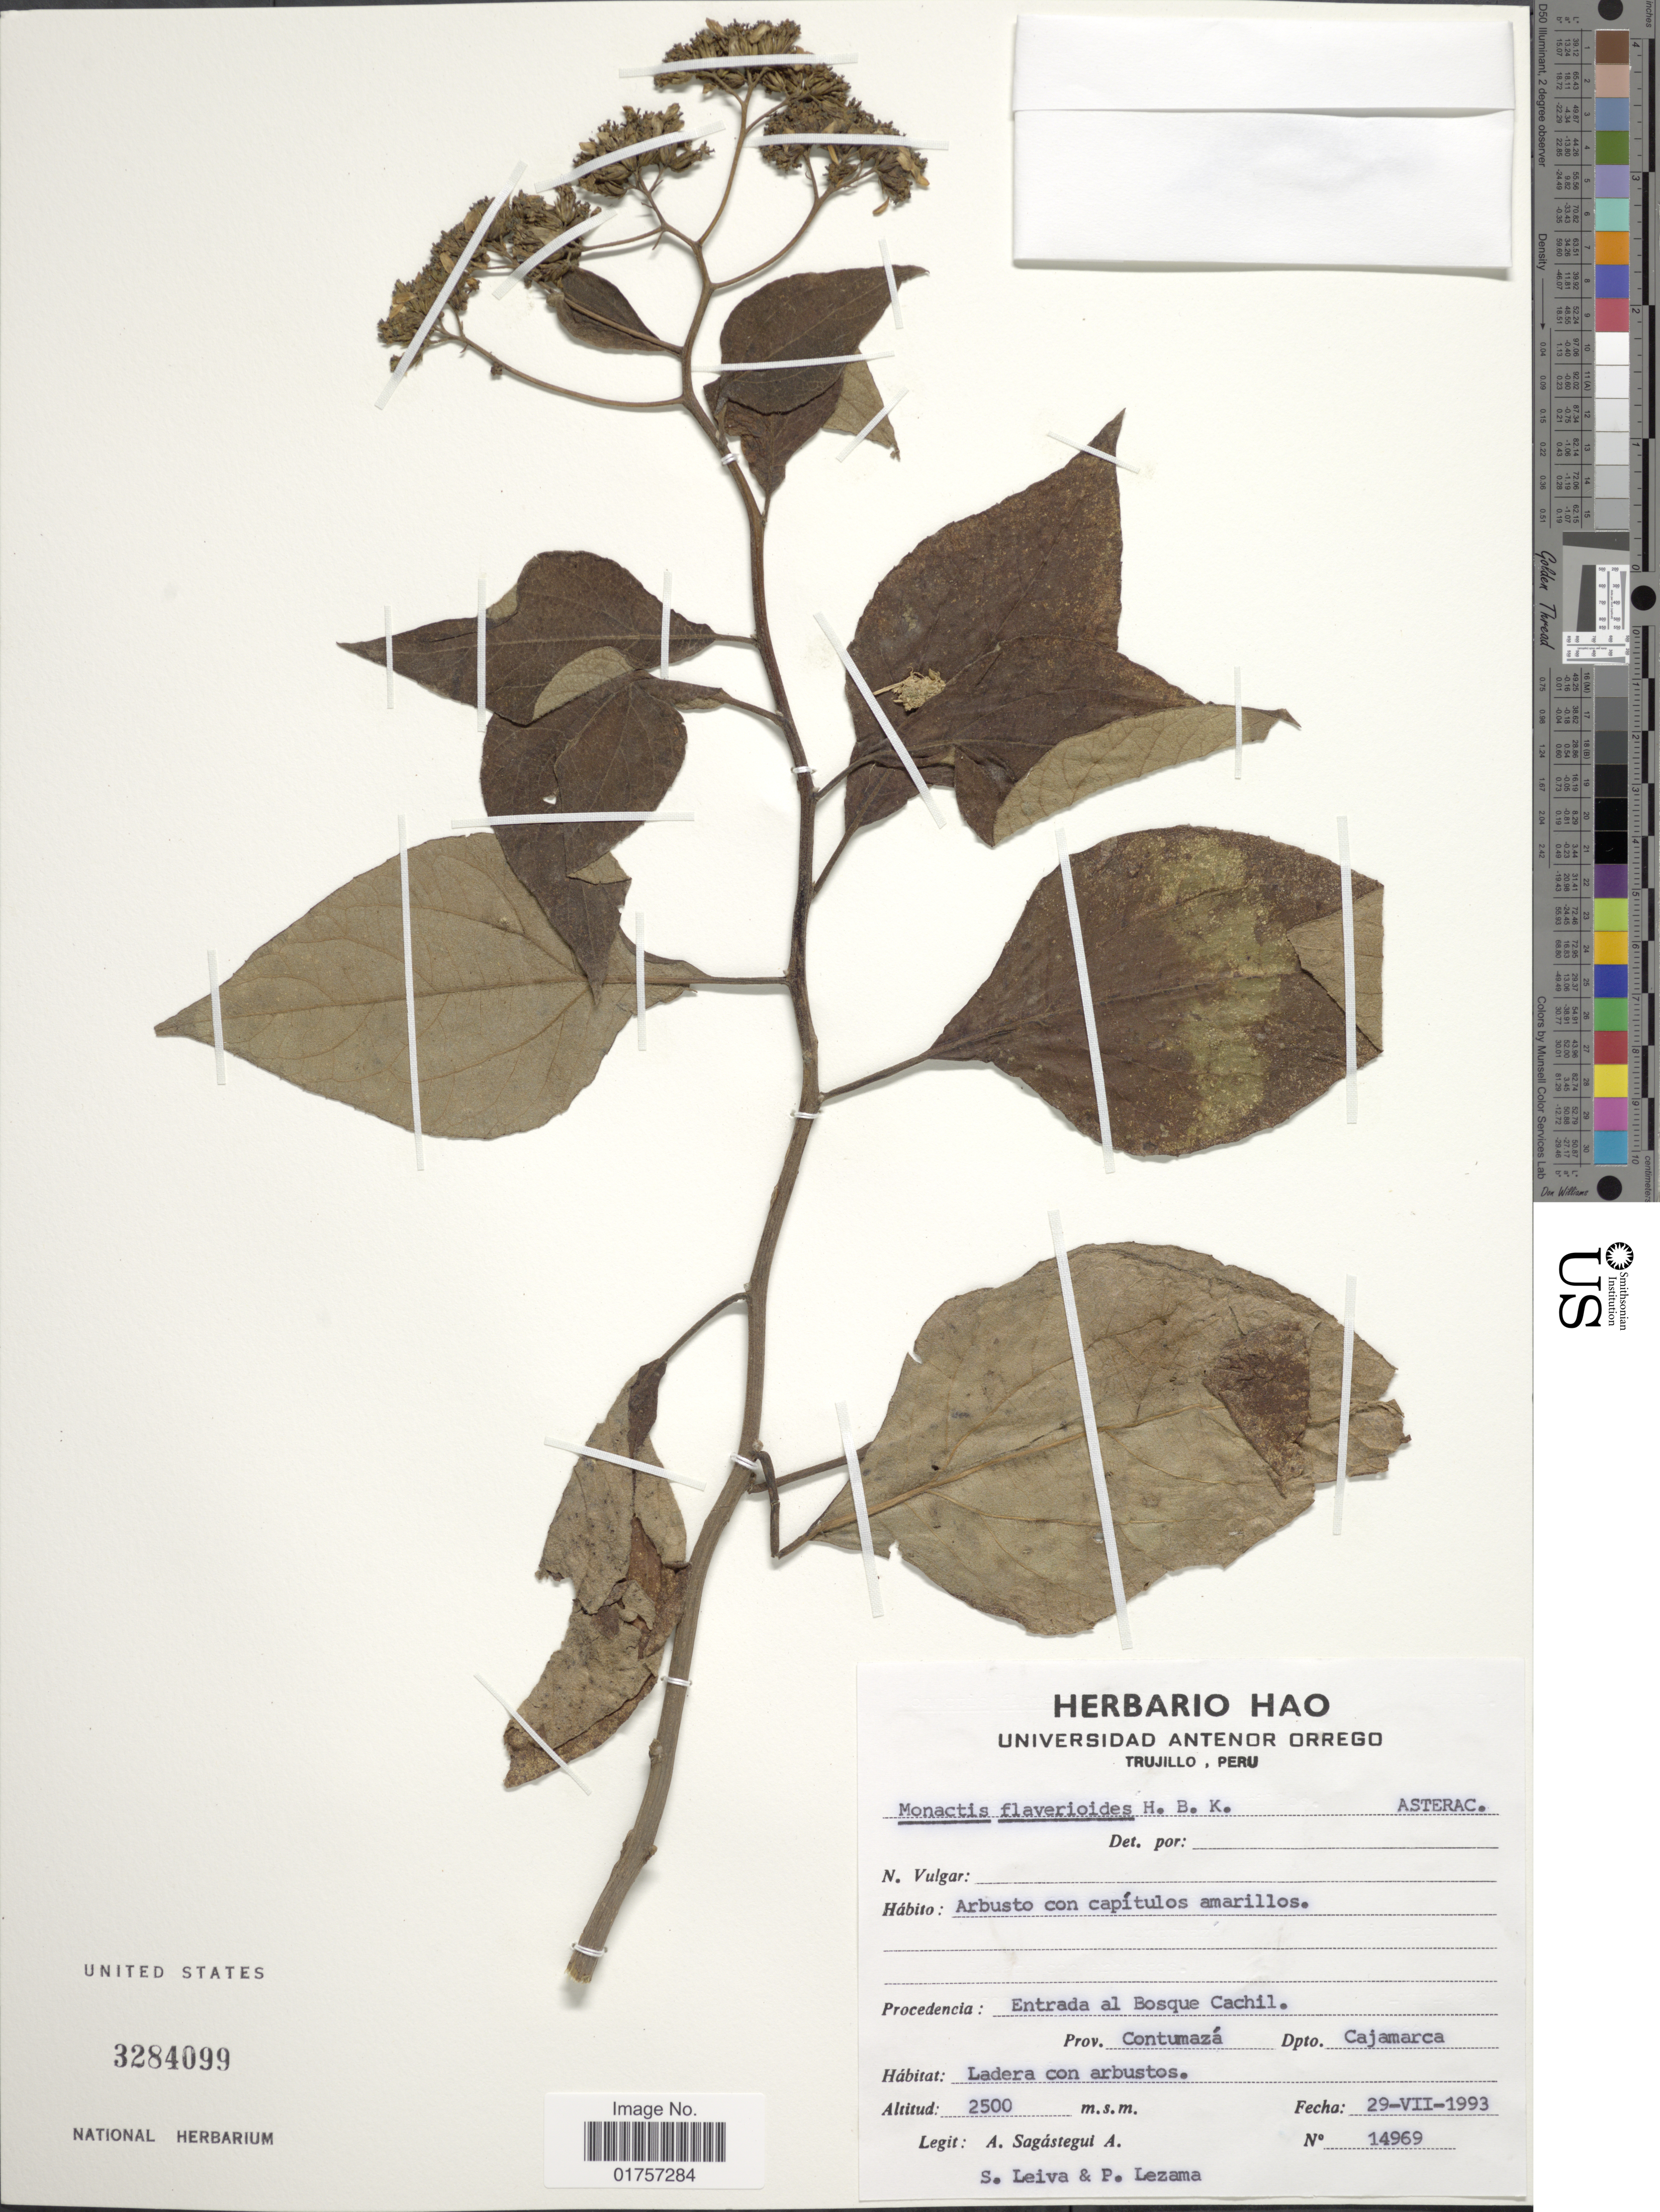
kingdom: Plantae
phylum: Tracheophyta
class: Magnoliopsida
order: Asterales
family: Asteraceae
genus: Monactis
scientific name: Monactis flaverioides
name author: Humb.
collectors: A. Sagástegui A., S. Leiva & P. Lezama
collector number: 14969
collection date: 1993-07-29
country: Peru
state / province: Cajamarca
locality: Procedencia: Entrada al Bosque Cachil. Prov. Contumazá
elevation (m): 2500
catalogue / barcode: US 3284099